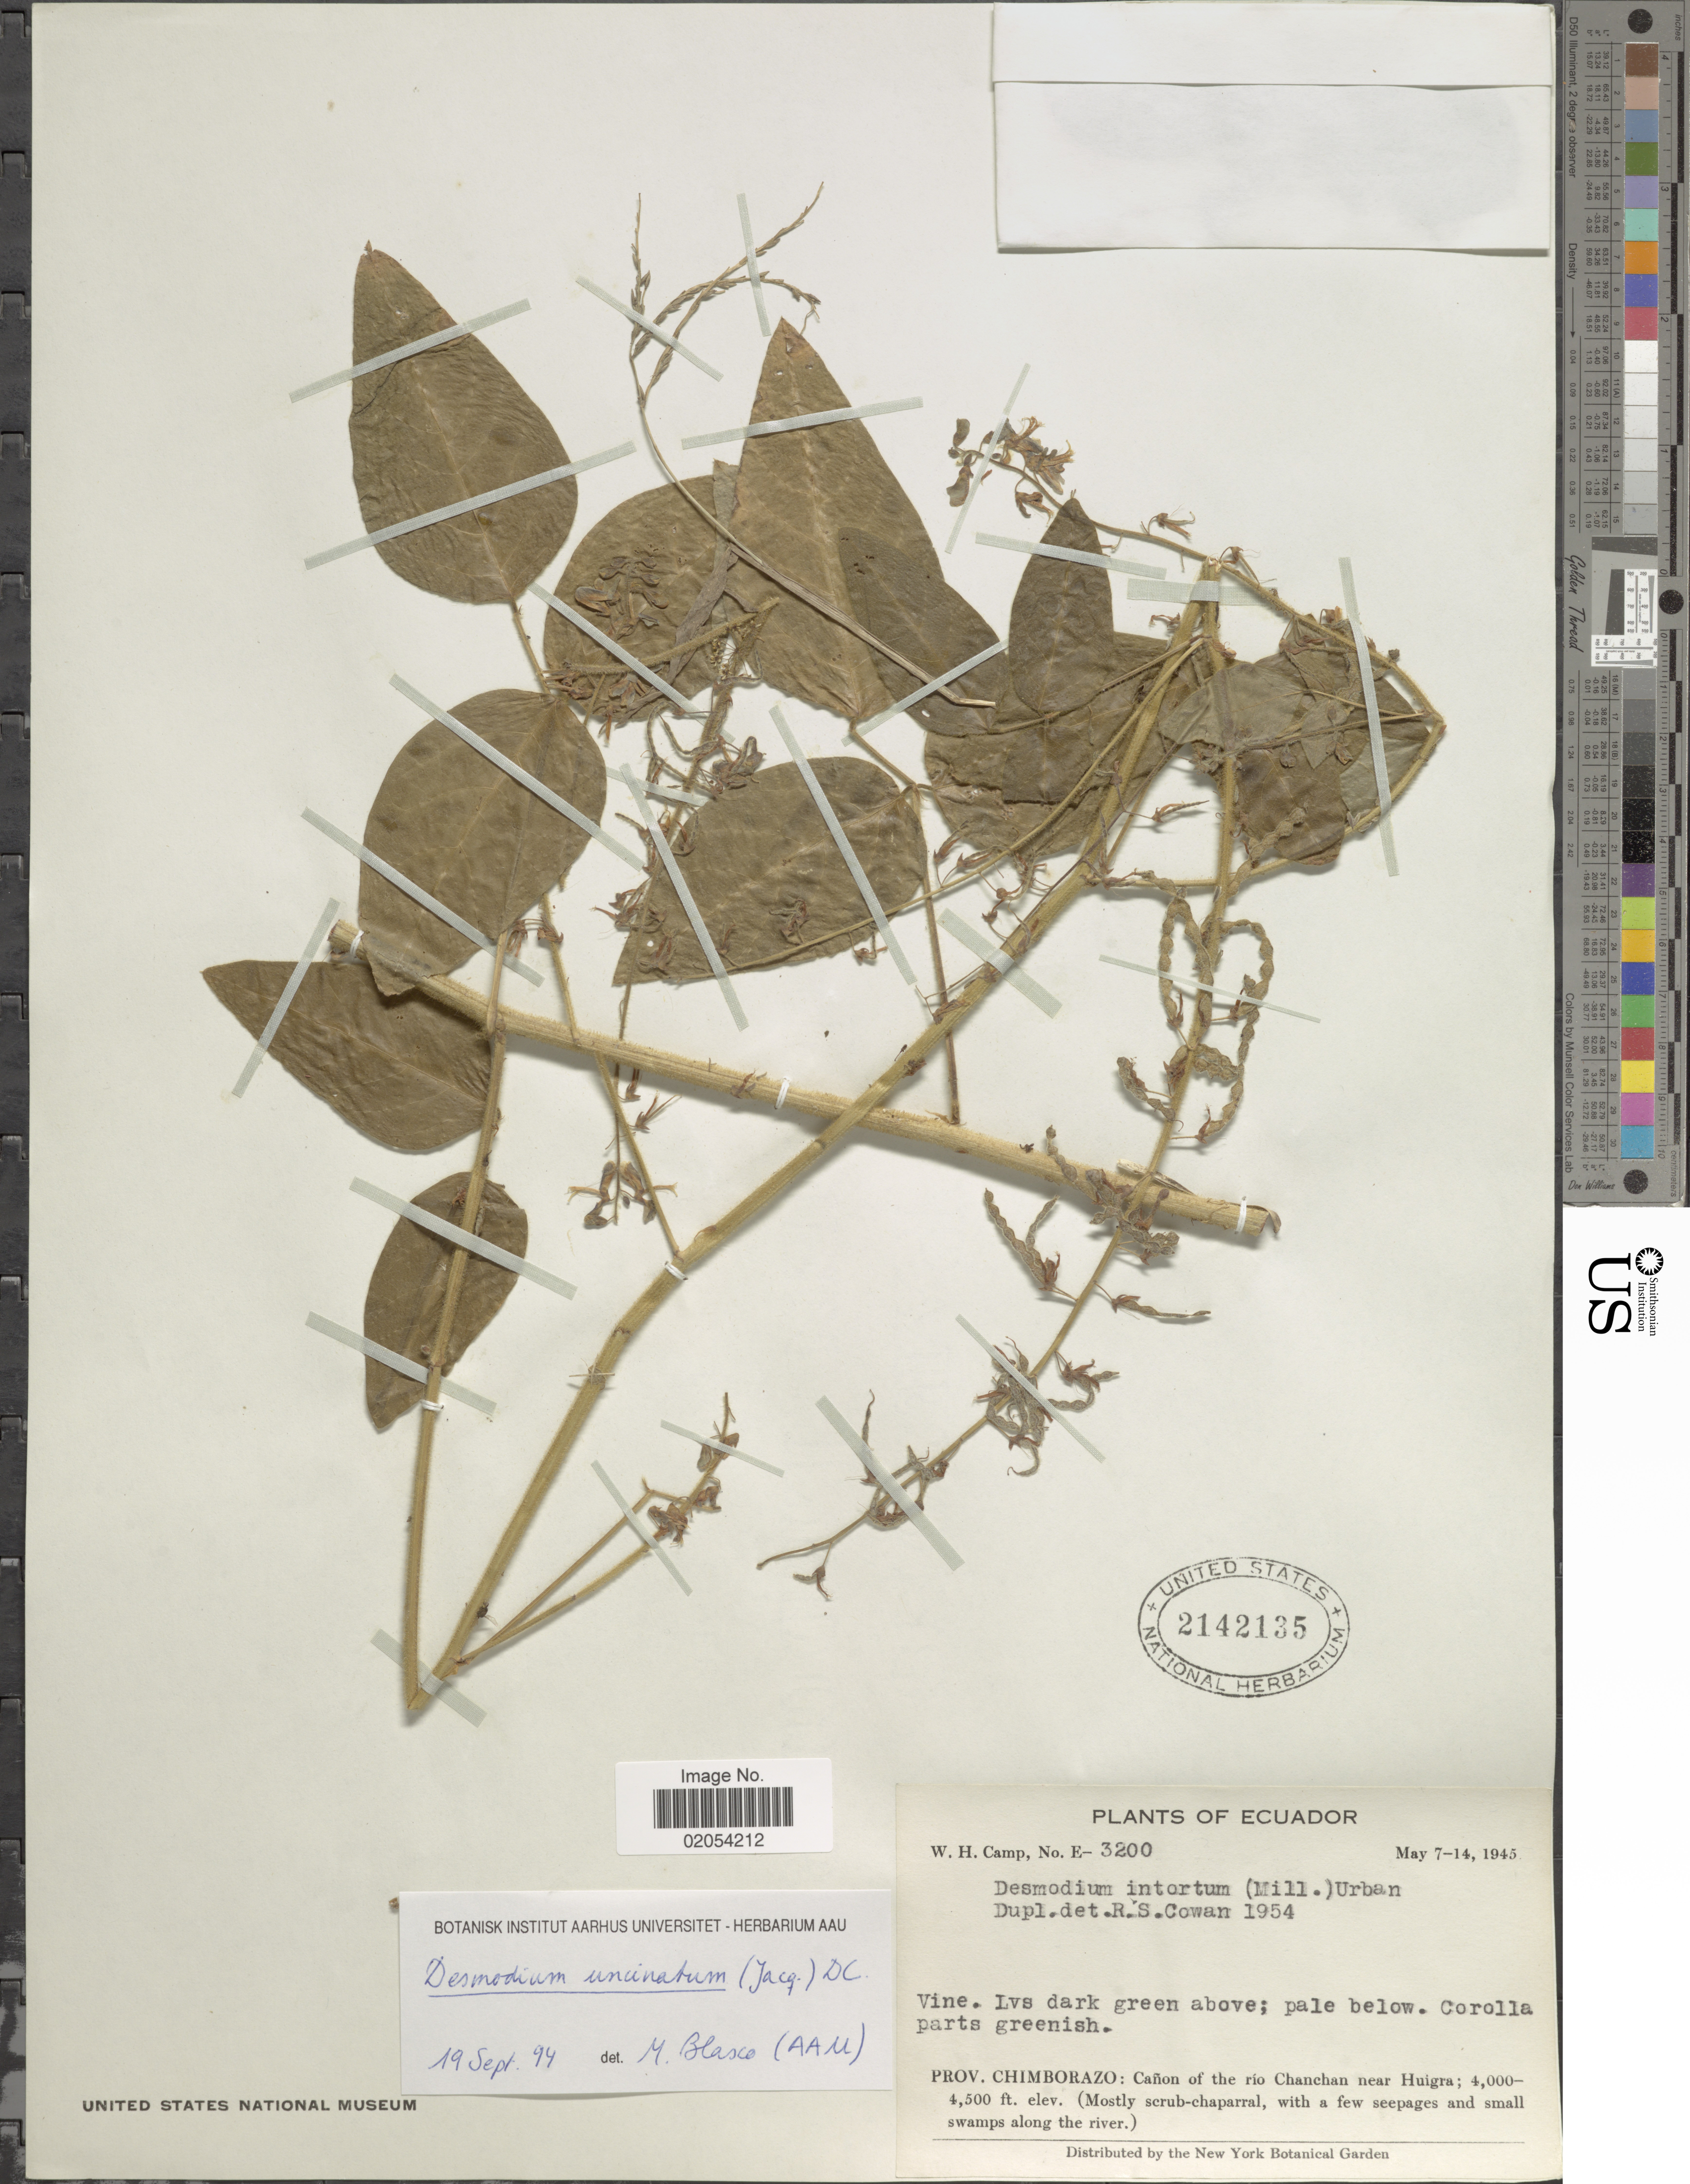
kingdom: Plantae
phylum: Tracheophyta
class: Magnoliopsida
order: Fabales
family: Fabaceae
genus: Desmodium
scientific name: Desmodium uncinatum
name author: (Jacq.) DC.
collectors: W. H. Camp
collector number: E-3200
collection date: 1945-05-07/1945-05-14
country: Ecuador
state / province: Chimborazo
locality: Ecuador, Prov. Chimborazo: Canon of the rio Chanchan near Huigra.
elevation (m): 1219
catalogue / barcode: US 2142135